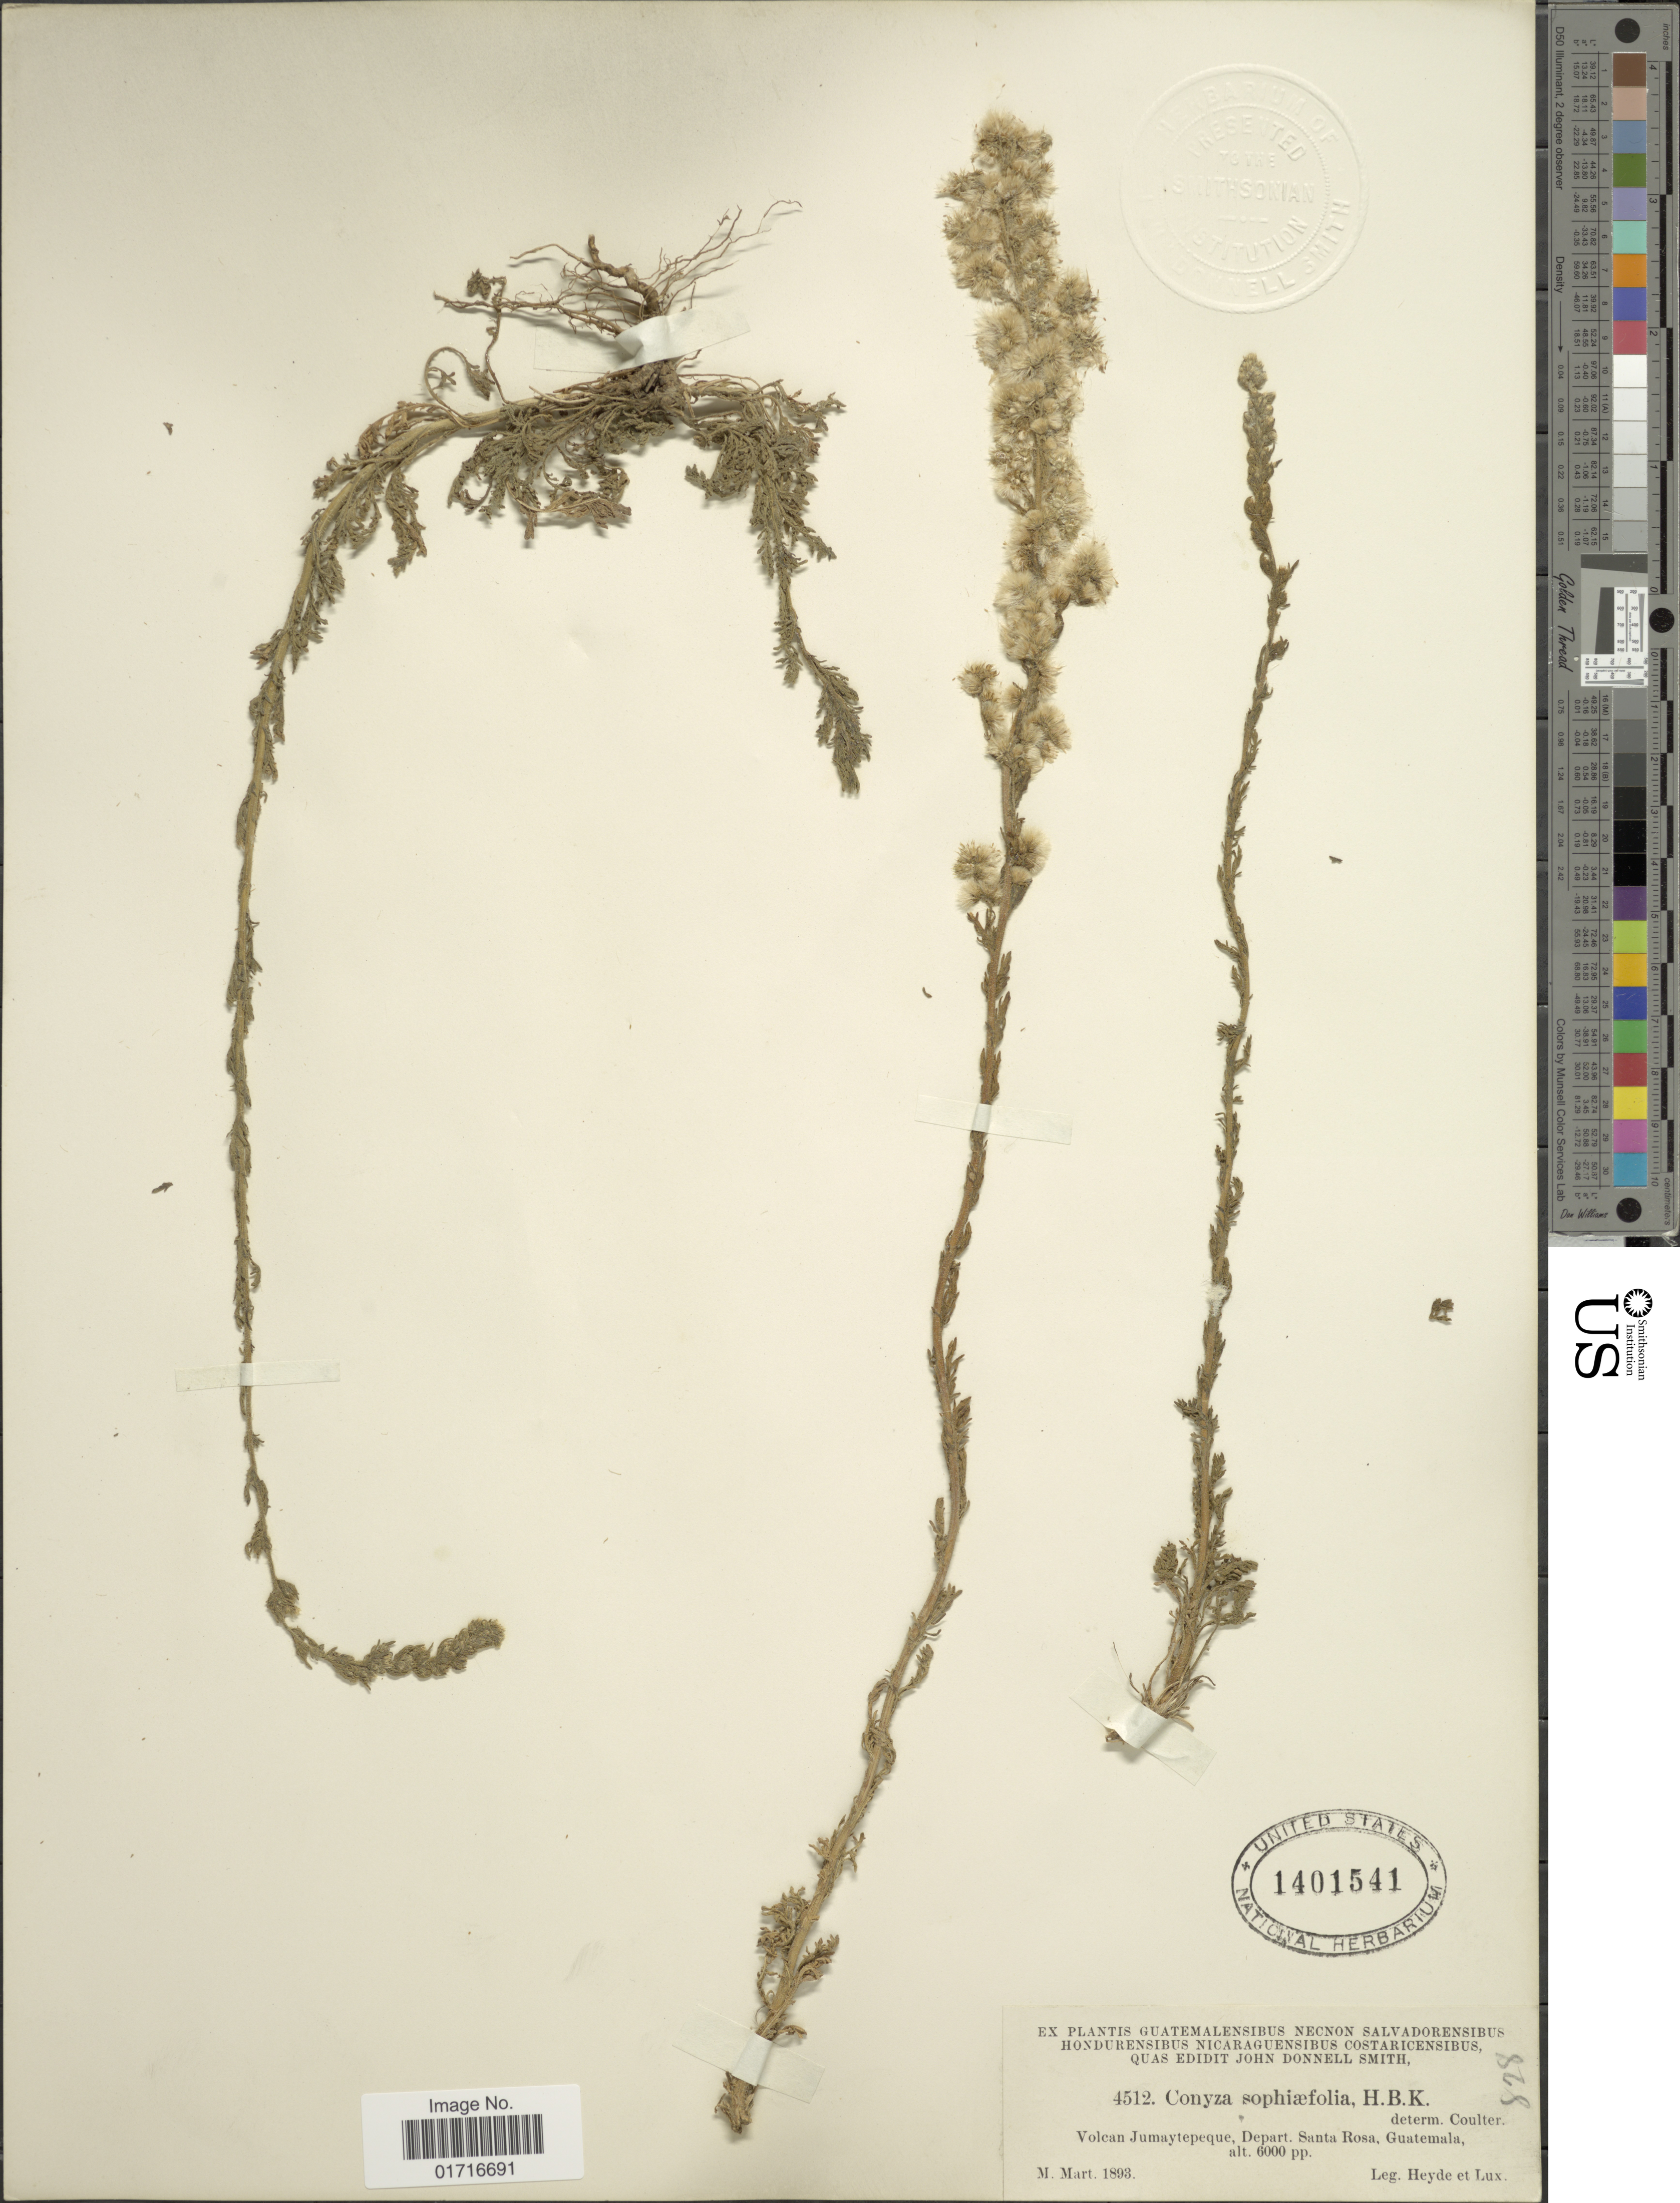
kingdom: Plantae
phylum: Tracheophyta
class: Magnoliopsida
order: Asterales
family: Asteraceae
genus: Conyza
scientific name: Conyza sophiaefolia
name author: Kunth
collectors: Heyde & Lux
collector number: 4512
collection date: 1893-03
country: Guatemala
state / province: Santa Rosa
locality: Volcan Jumaytepeque, Depart. Santa Rosa, Guatemala.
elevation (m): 1829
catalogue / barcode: US 1401541